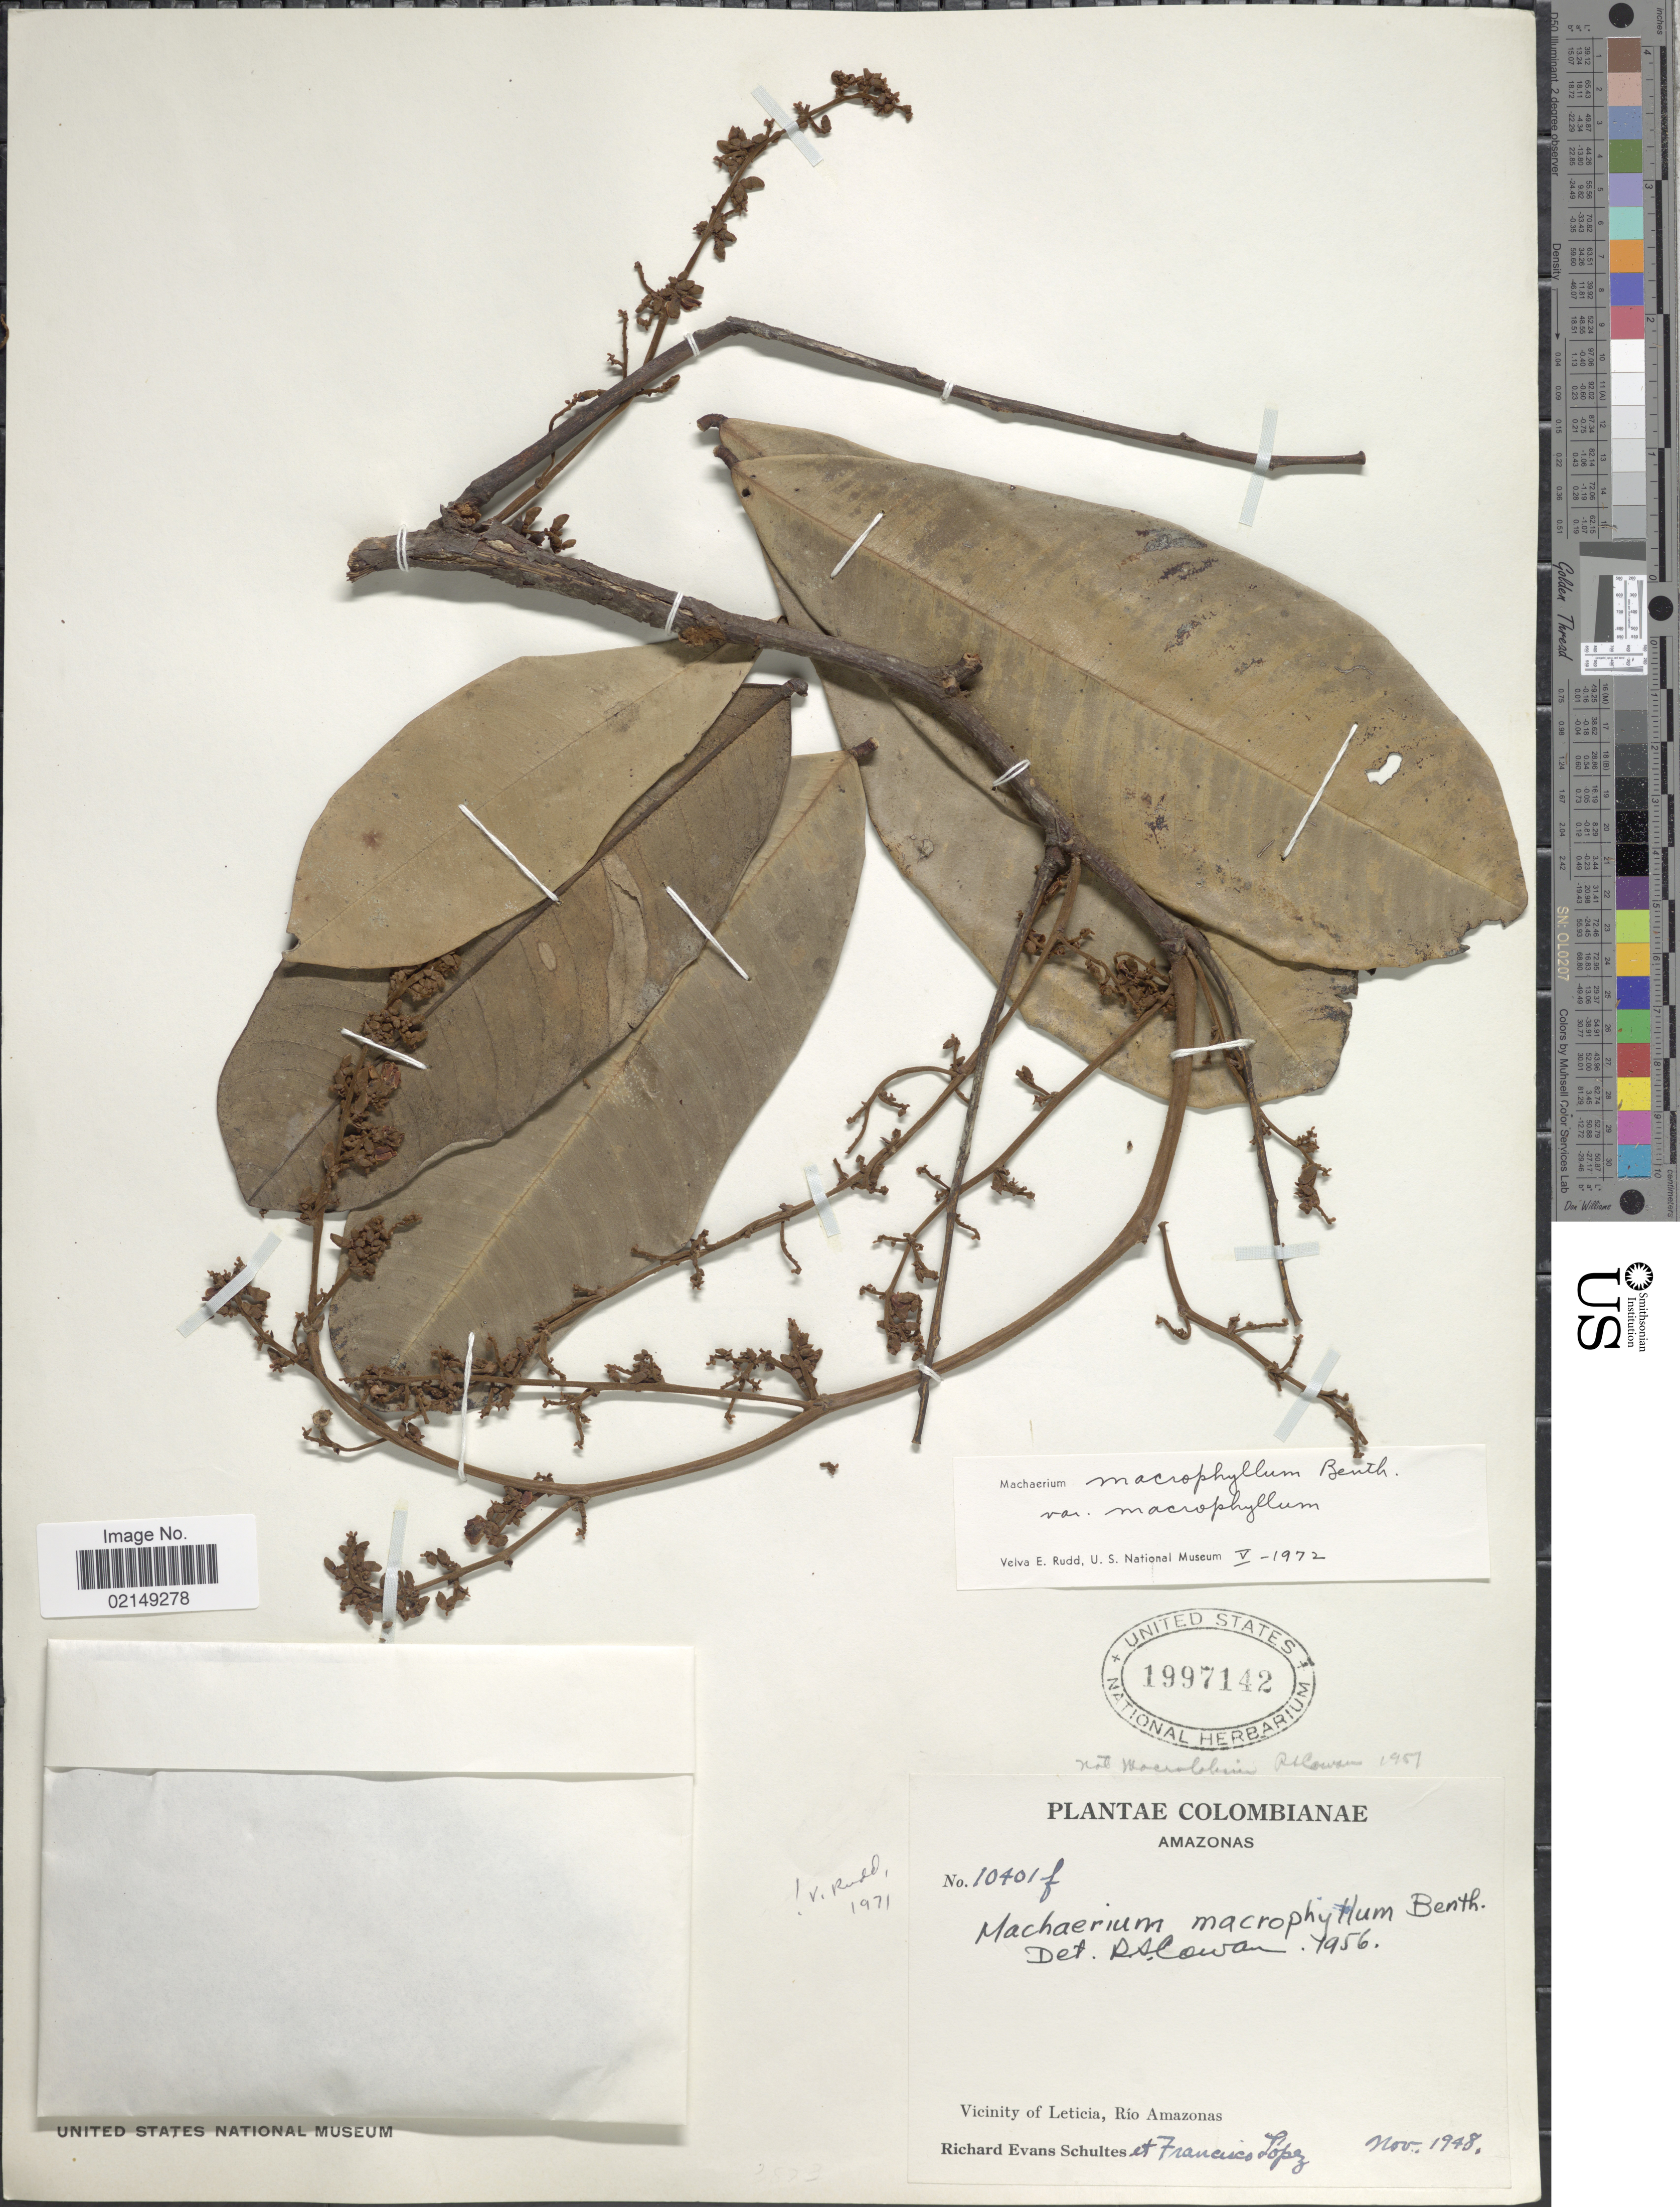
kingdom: Plantae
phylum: Tracheophyta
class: Magnoliopsida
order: Fabales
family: Fabaceae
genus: Machaerium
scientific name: Machaerium macrophyllum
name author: Benth.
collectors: R. E. Schultes & F. Lopéz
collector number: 10401f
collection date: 1948-11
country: Colombia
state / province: Amazônas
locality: Vicinity of Leticia, Rio Amazonas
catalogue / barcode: US 1997142